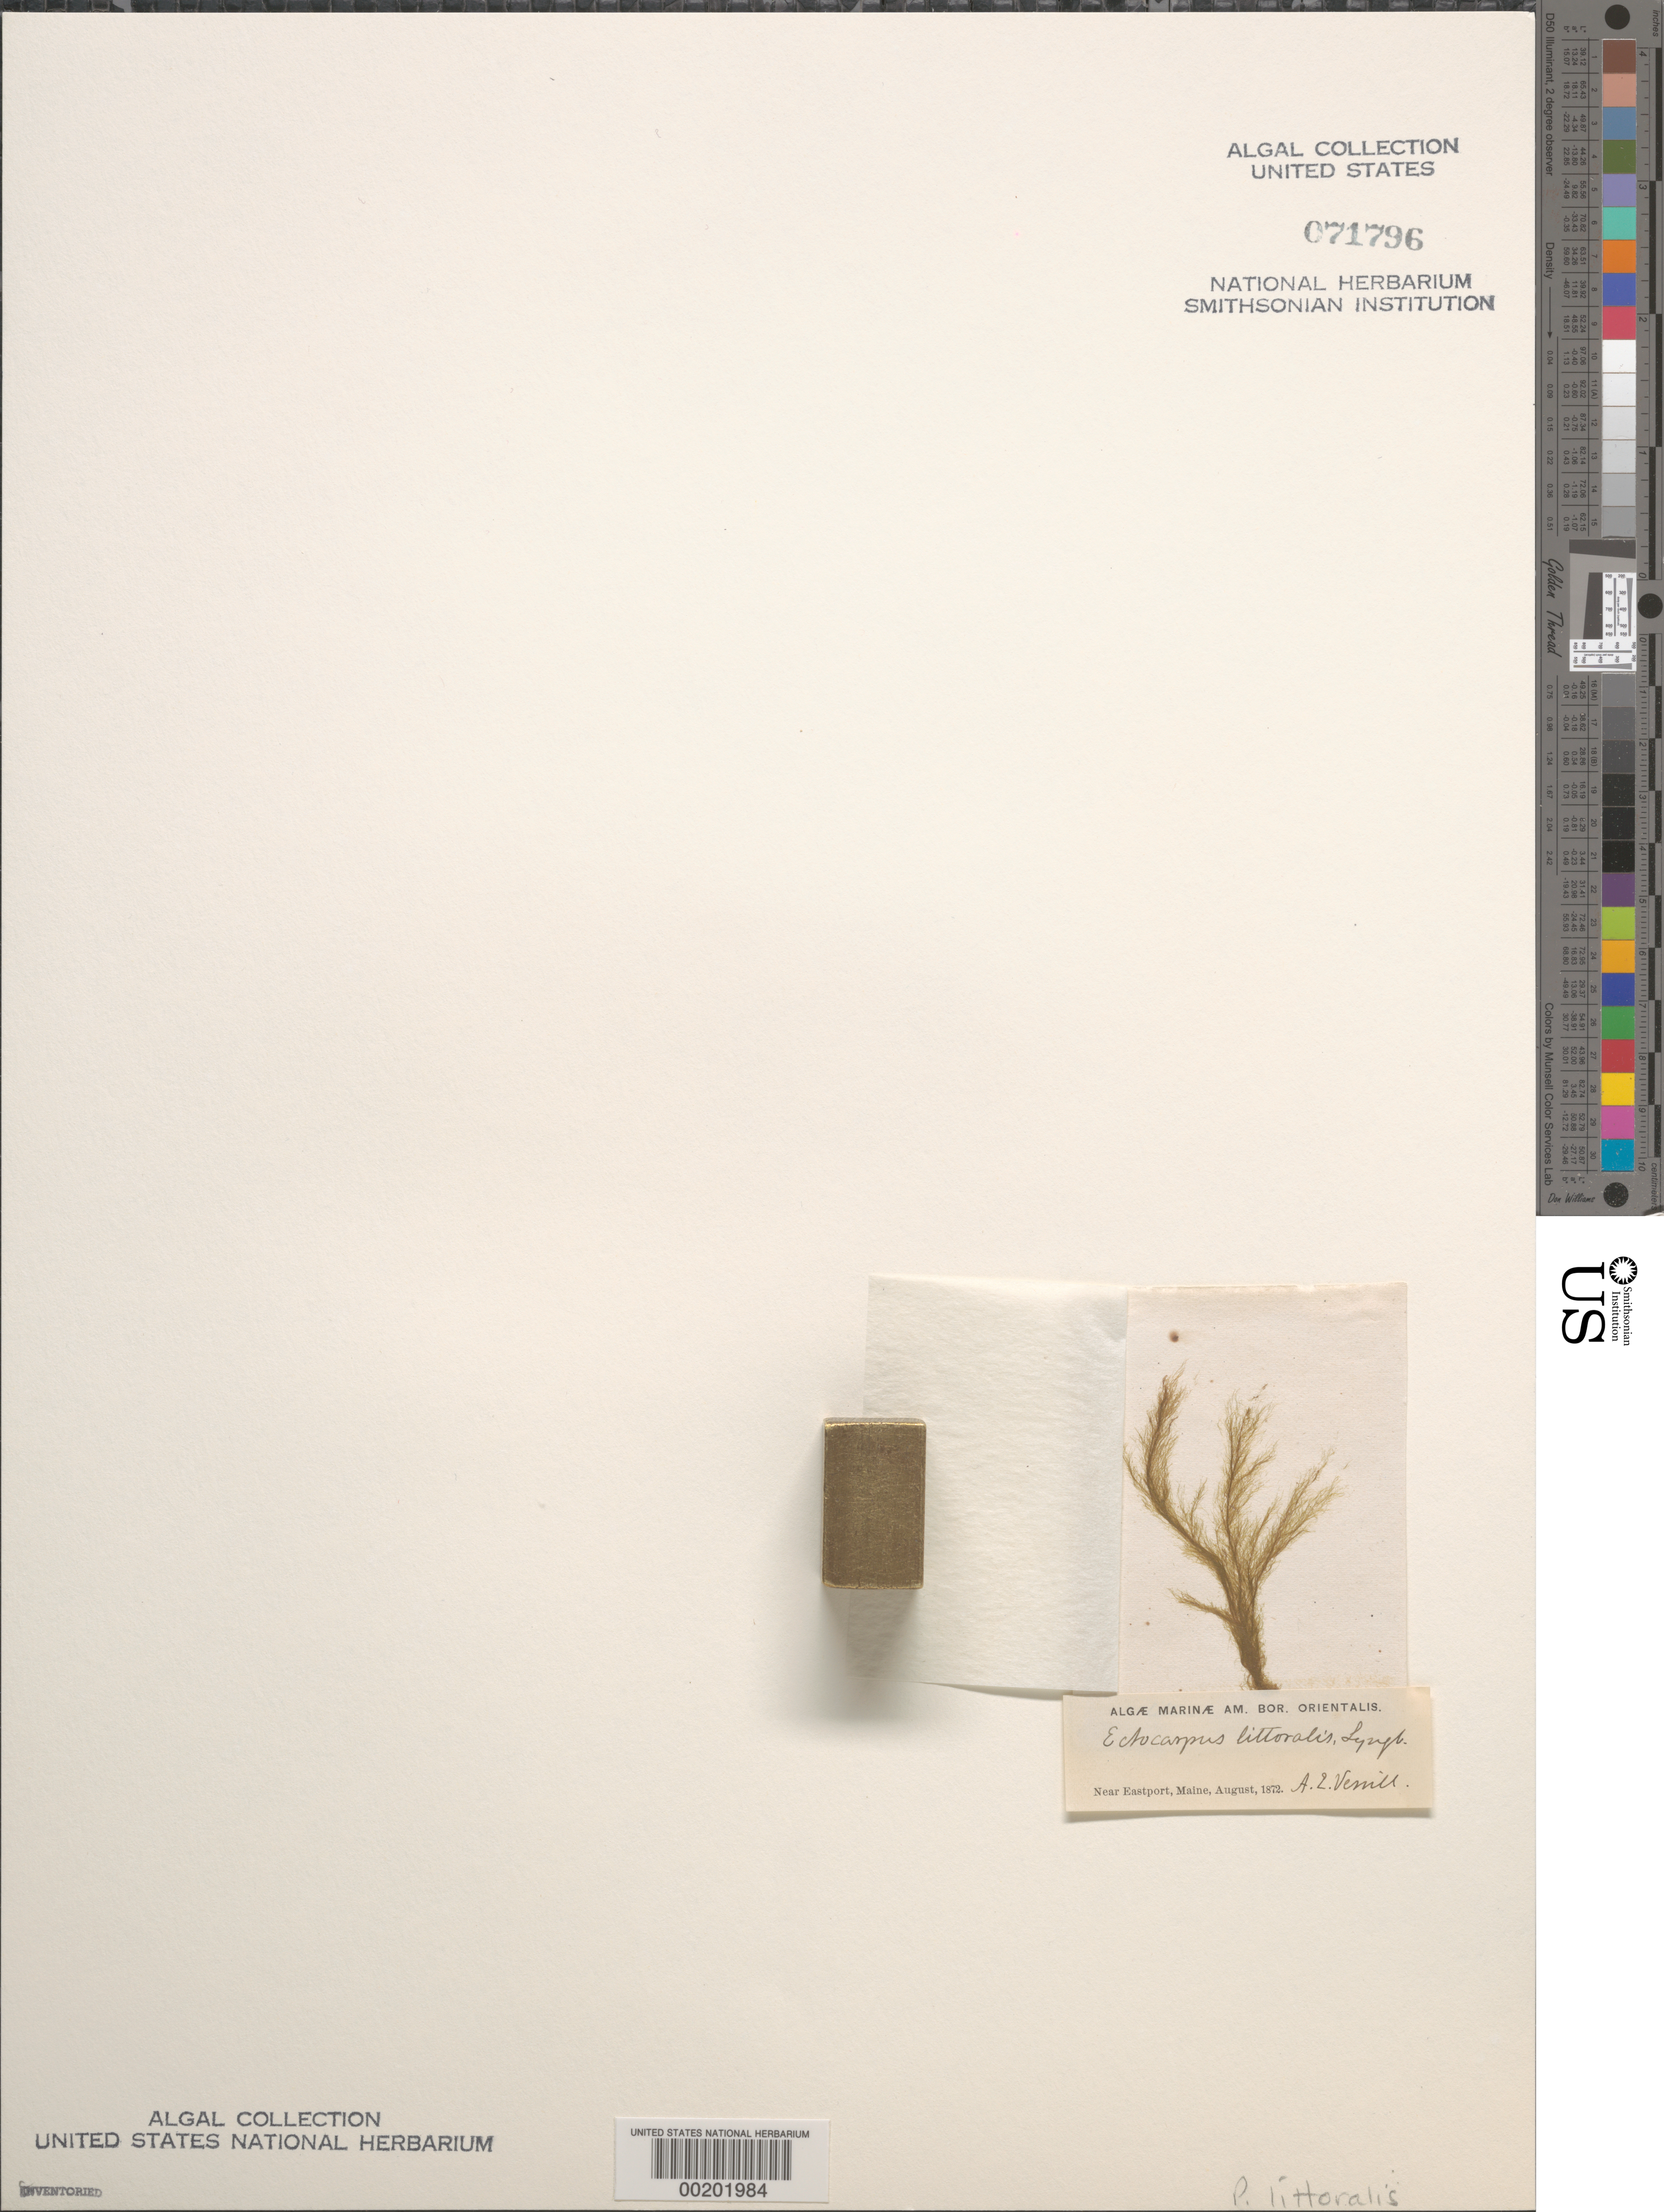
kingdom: Chromista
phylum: Ochrophyta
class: Phaeophyceae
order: Ectocarpales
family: Acinetosporaceae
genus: Pylaiella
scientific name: Pylaiella litoralis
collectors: A. Verrill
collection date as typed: Aug 1872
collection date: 1872-08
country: United States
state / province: Maine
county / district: Washington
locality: Near Eastport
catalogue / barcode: US 71796